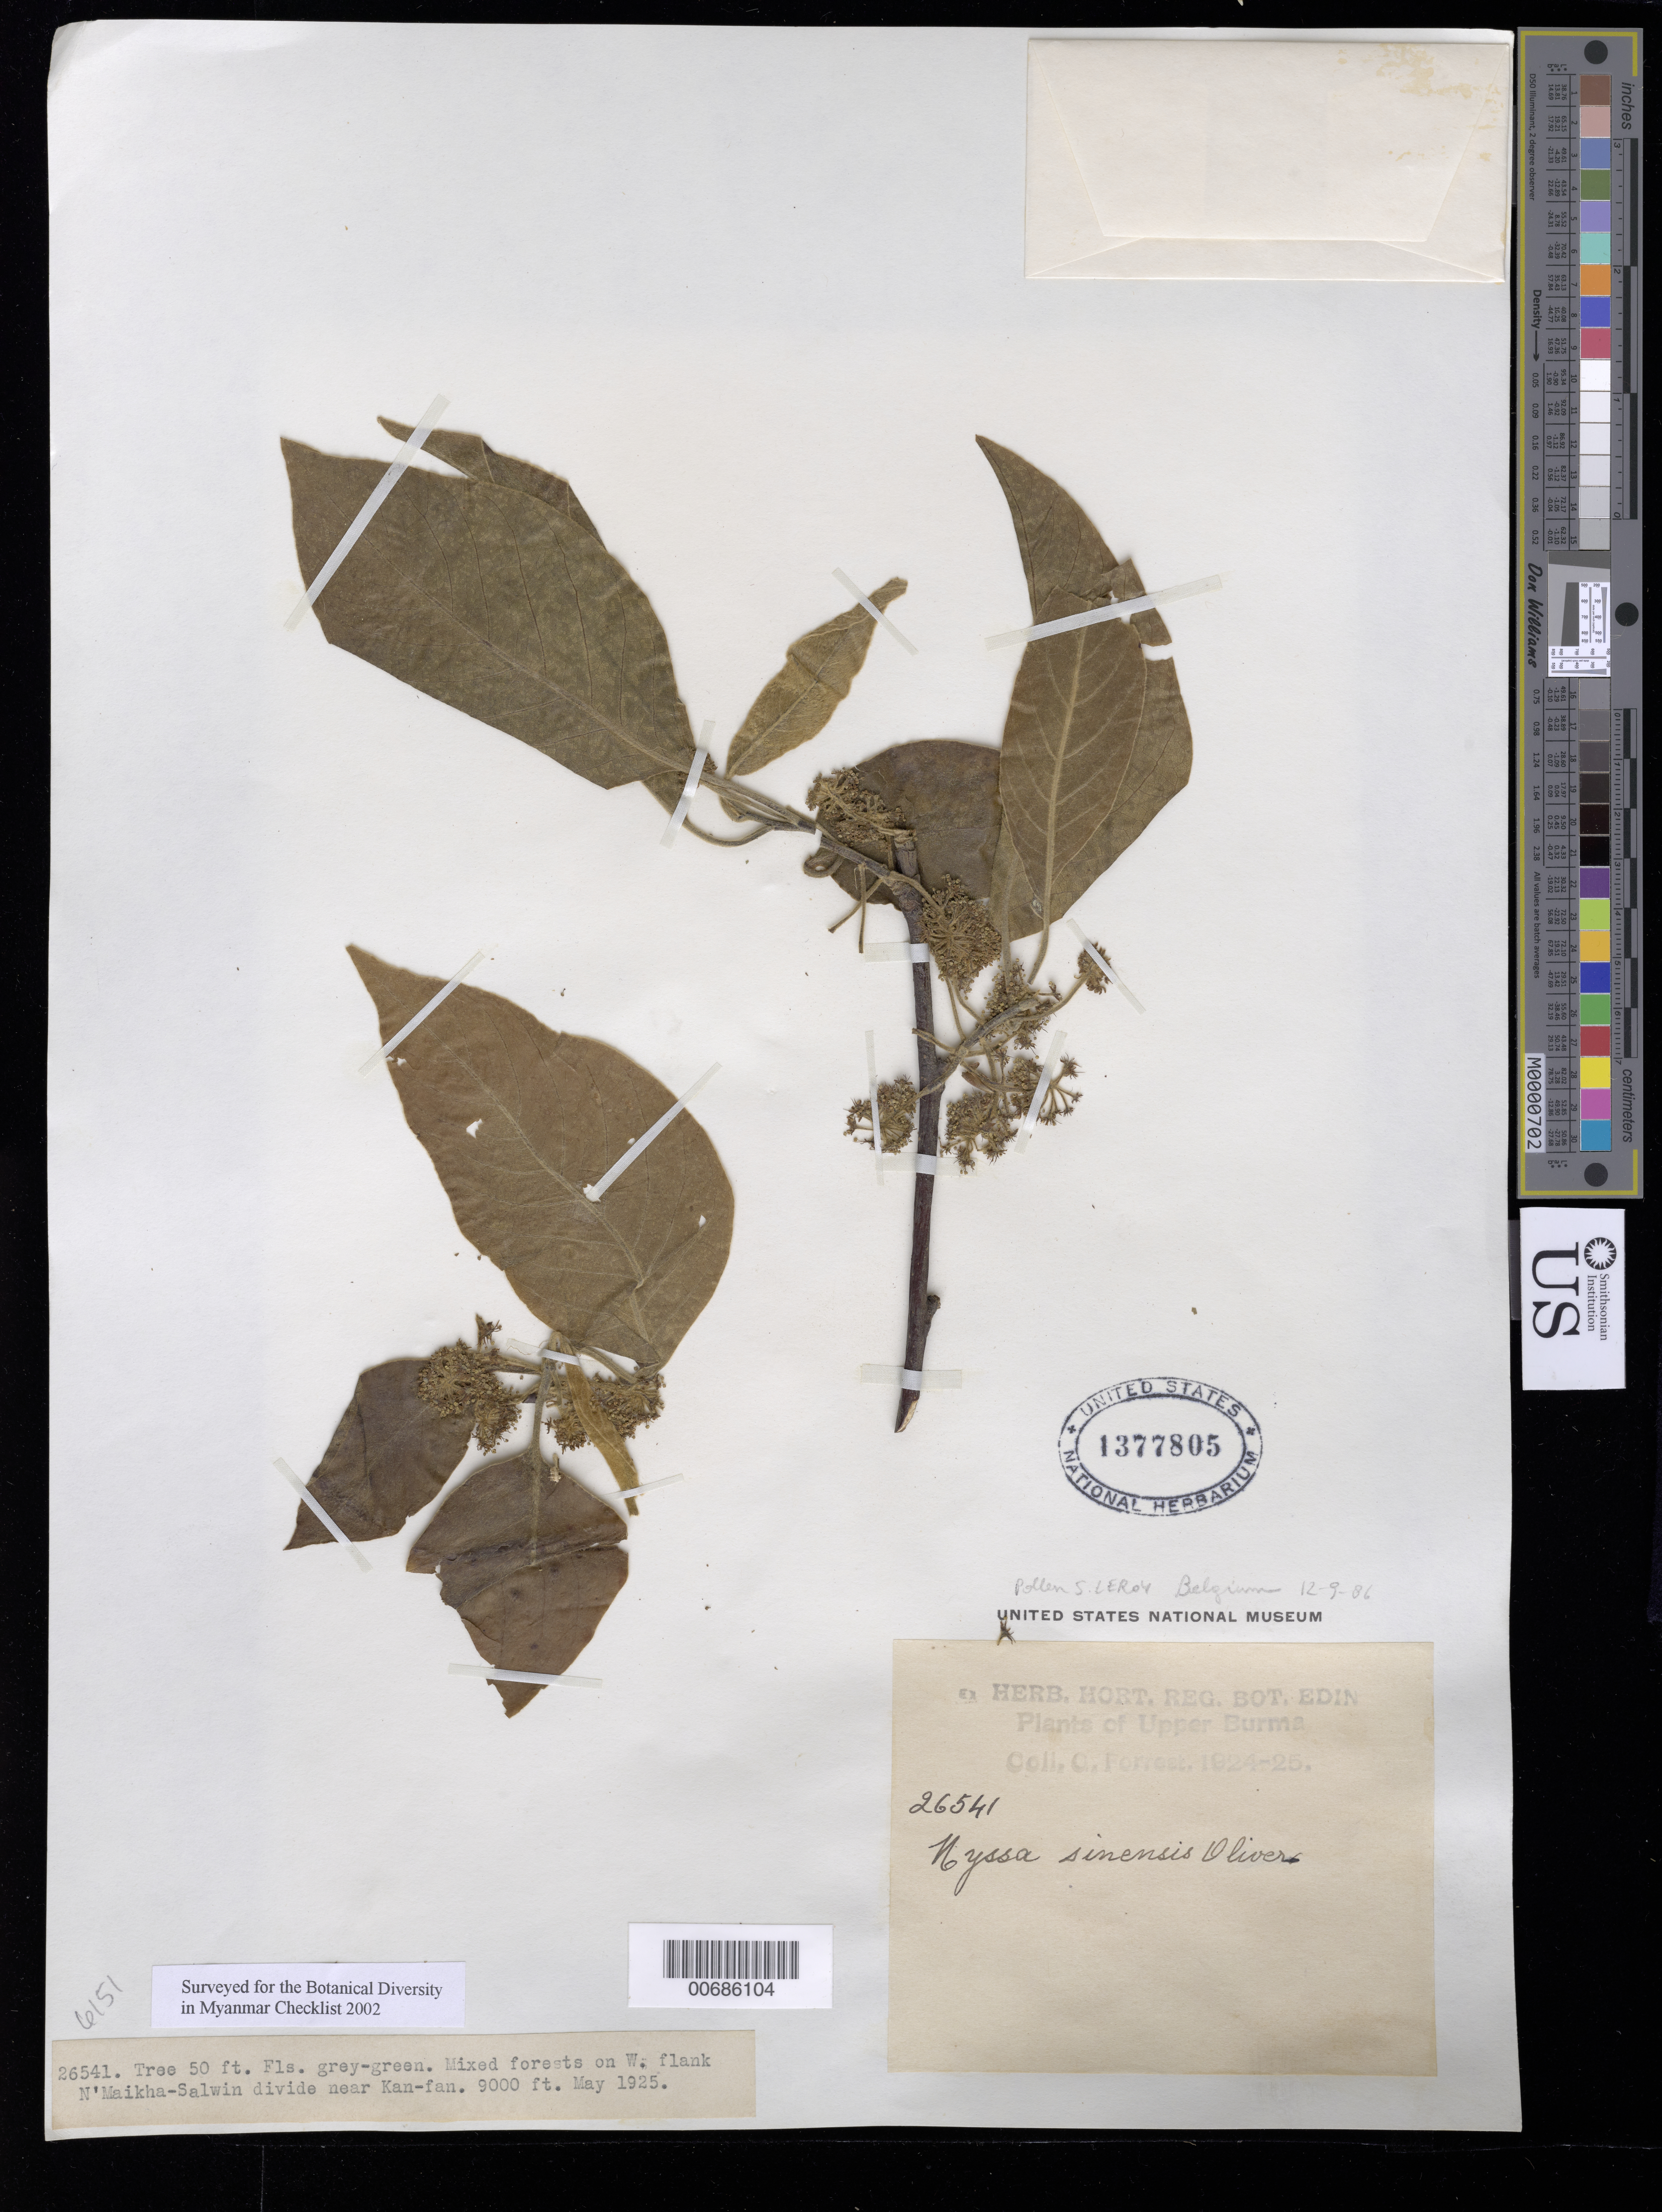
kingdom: Plantae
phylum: Tracheophyta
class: Magnoliopsida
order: Cornales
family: Nyssaceae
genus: Nyssa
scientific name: Nyssa sinensis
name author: Oliv. in Hook.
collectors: G. Forrest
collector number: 26541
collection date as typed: May 1925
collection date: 1925-05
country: Myanmar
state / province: Kachin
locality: N'Maikha-Salwin Divide, W flank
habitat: Mixed forest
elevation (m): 2743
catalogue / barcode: US 1377805